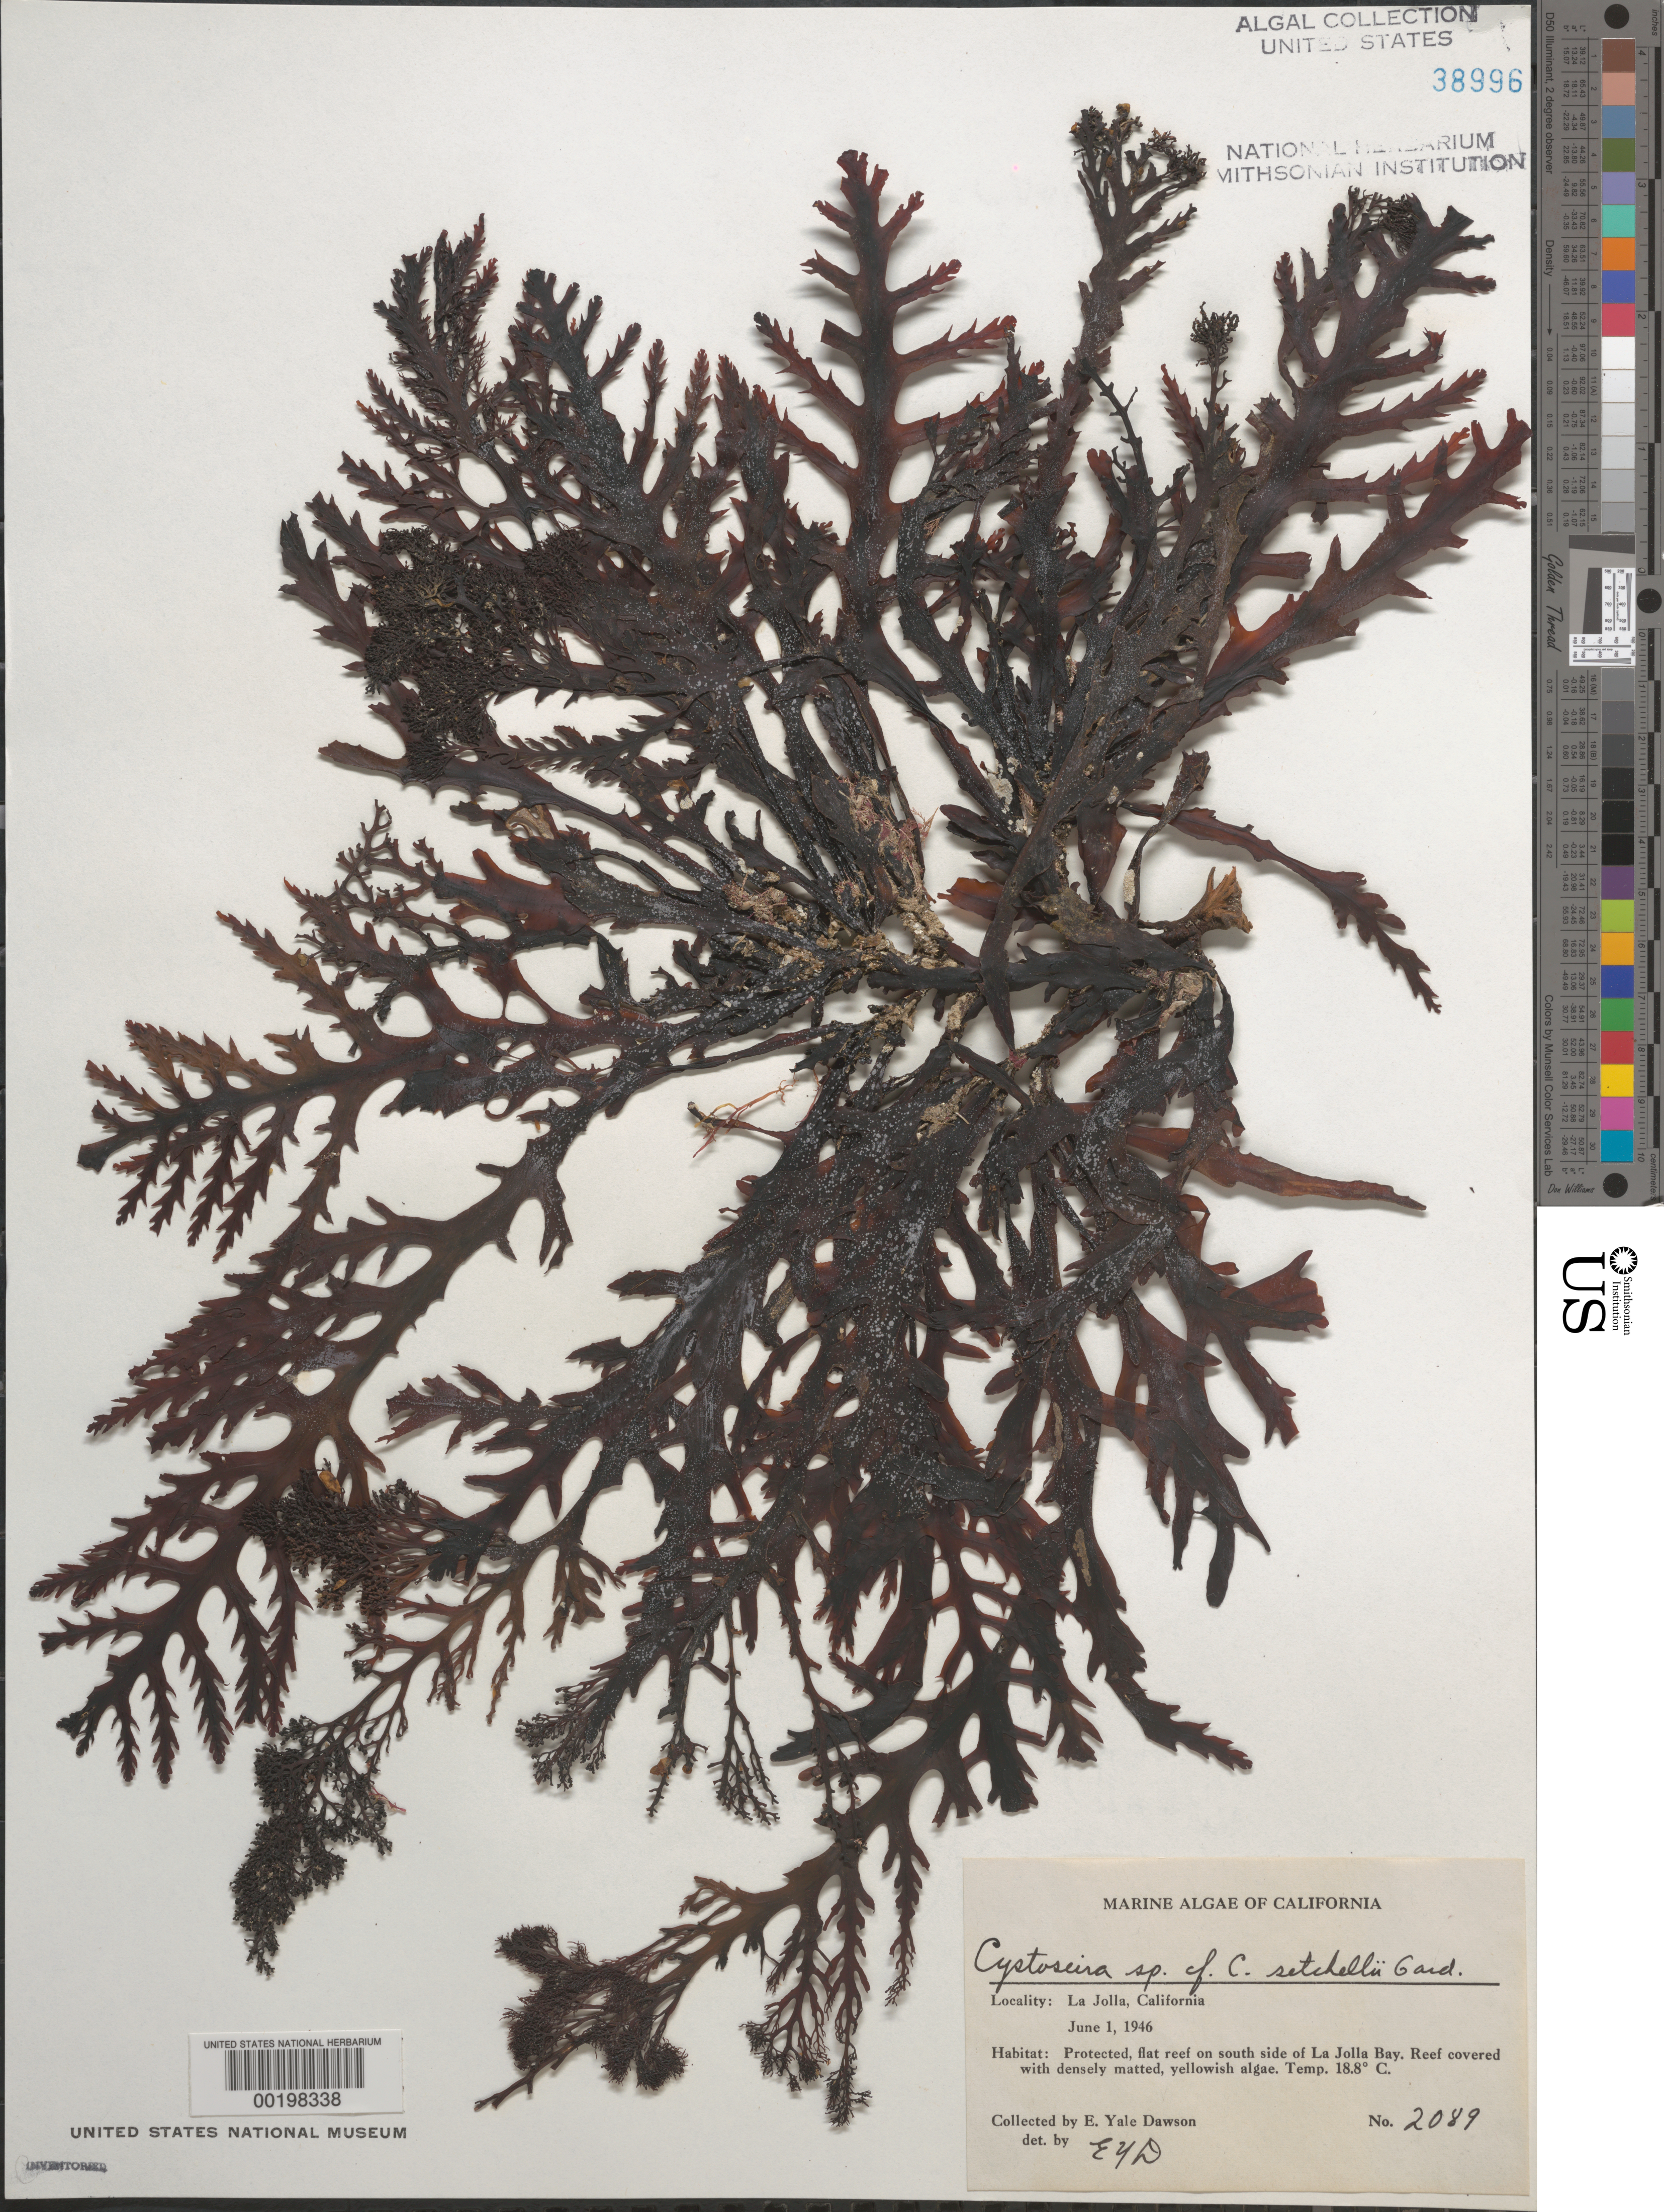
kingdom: Chromista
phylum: Ochrophyta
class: Phaeophyceae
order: Fucales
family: Sargassaceae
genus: Cystoseira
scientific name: Cystoseira setchellii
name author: N.L. Gardner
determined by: Dawson, E. Y.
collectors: E. Y. Dawson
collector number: EYD 2089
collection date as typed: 01 Jun 1946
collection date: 1946-06-01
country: United States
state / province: California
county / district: San Diego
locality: La Jolla, south La Jolla Bay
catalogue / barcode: US 38996